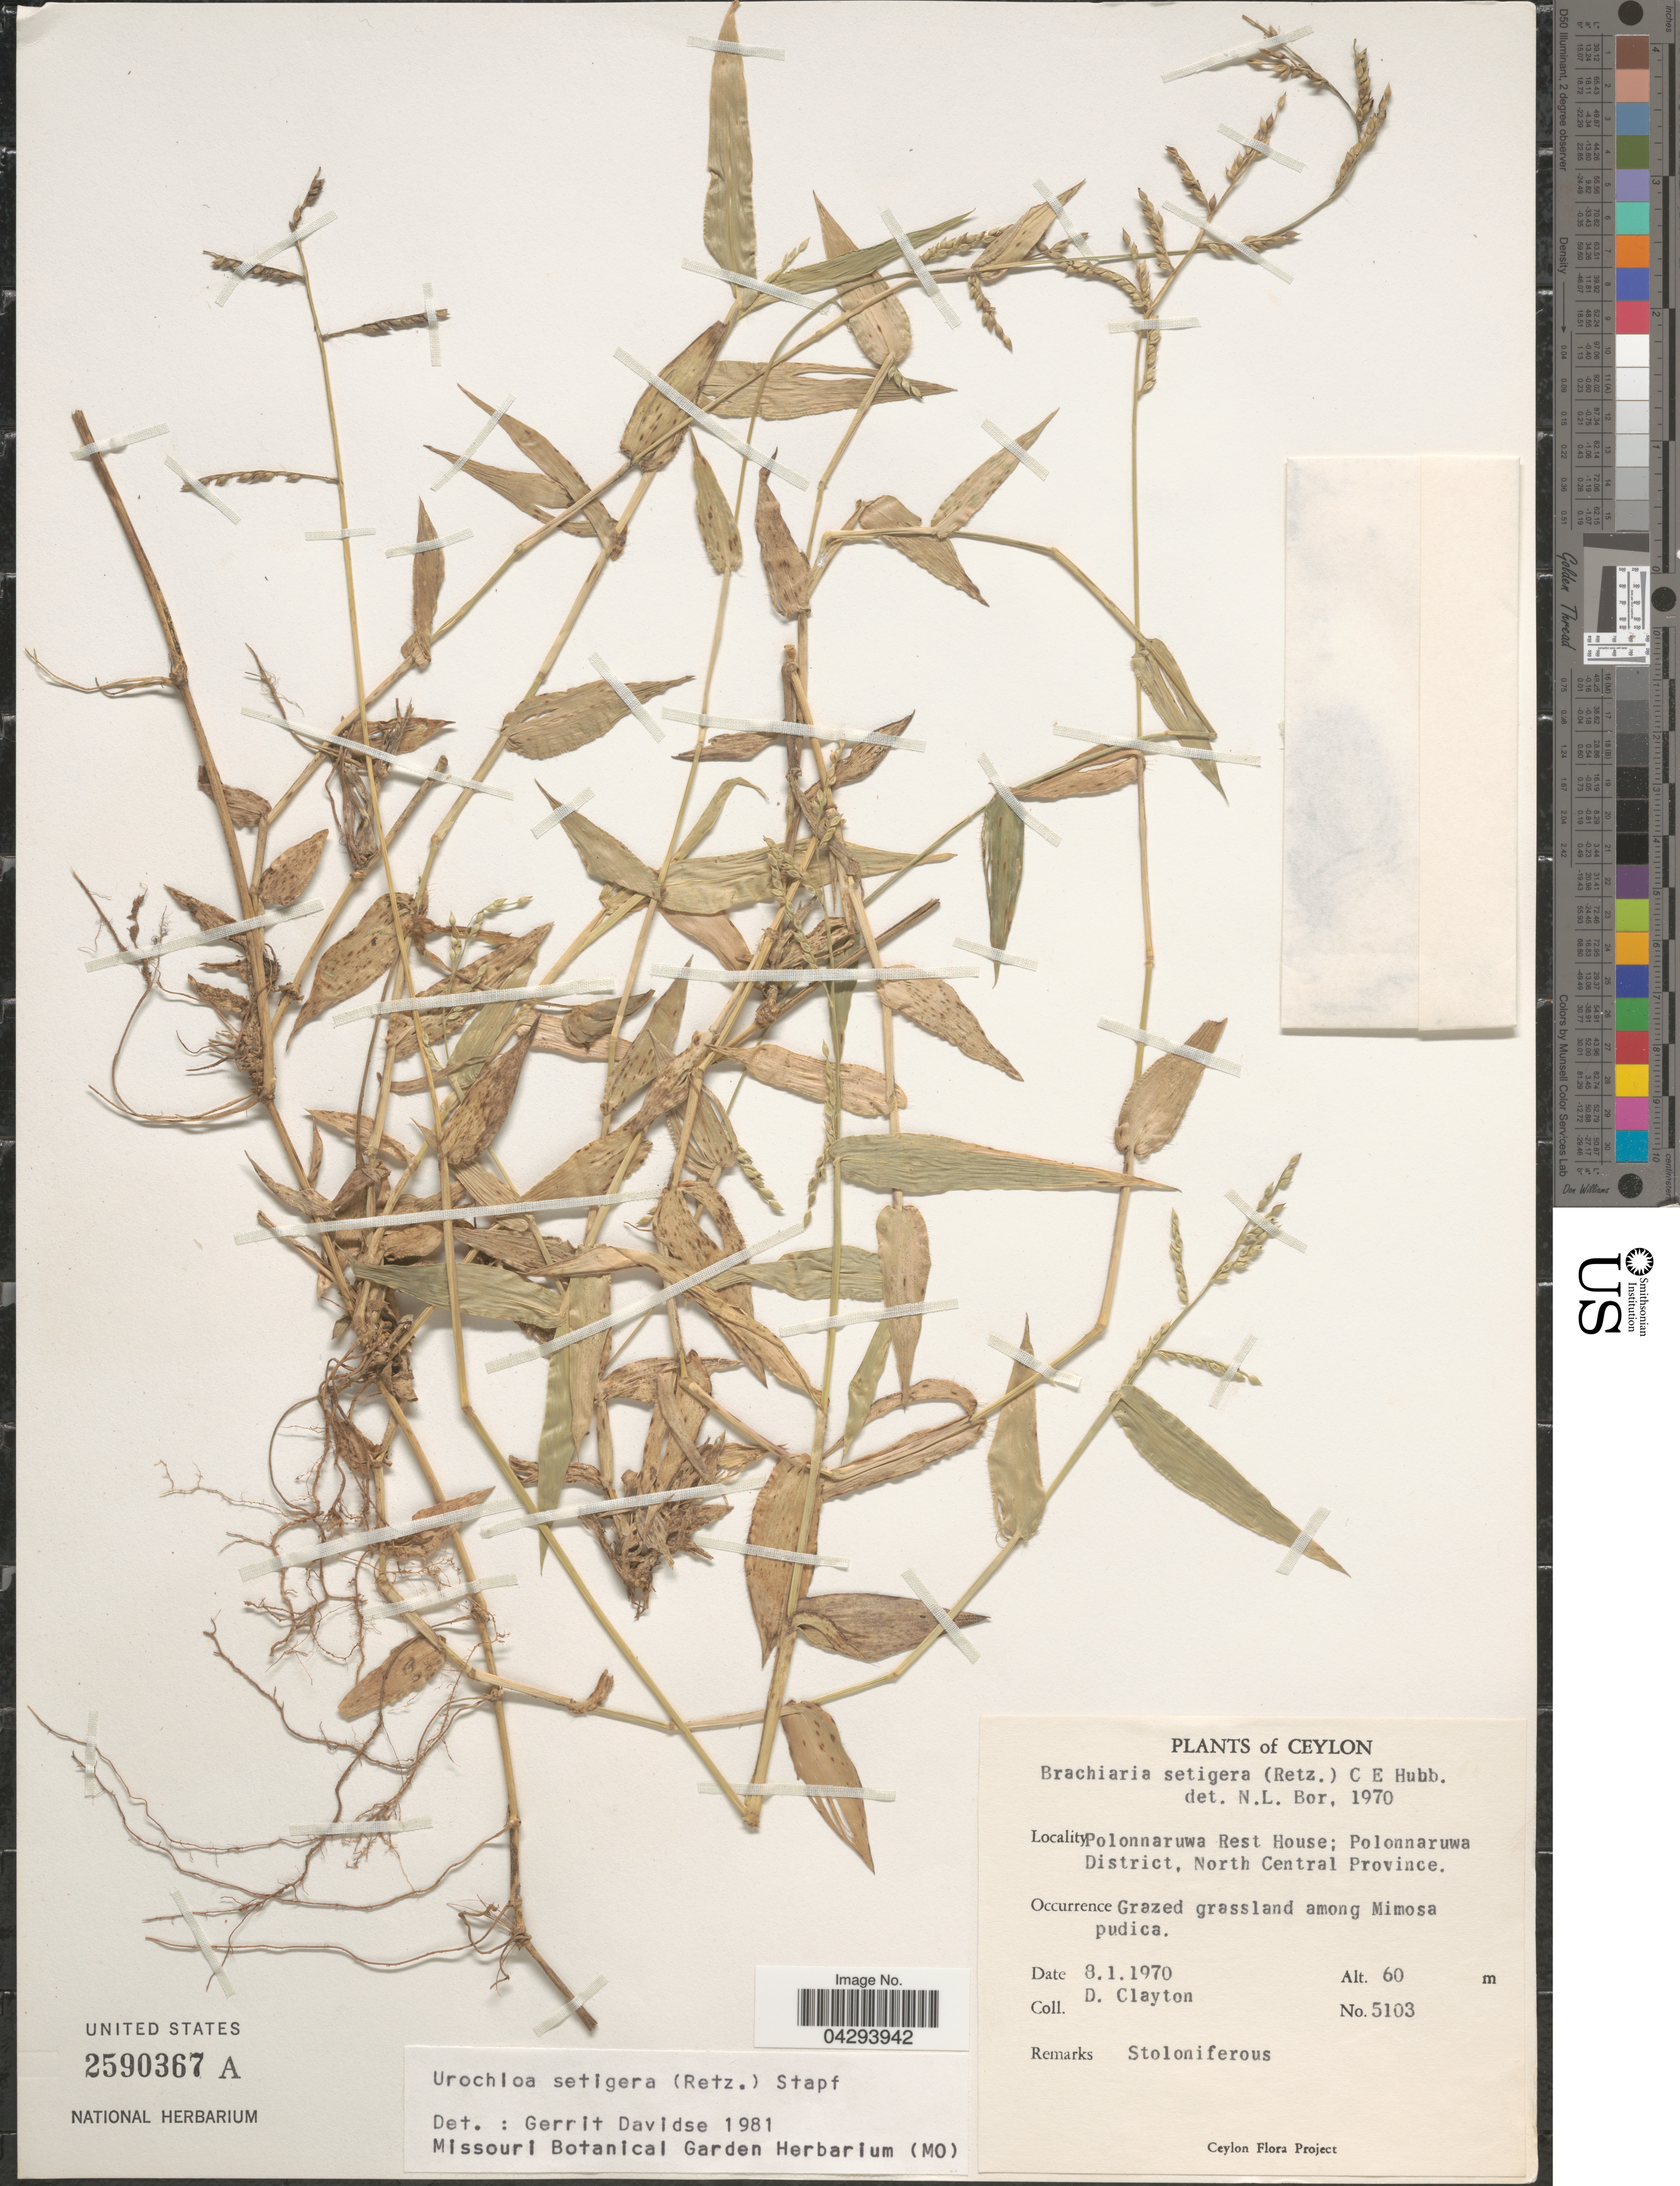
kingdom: Plantae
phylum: Tracheophyta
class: Liliopsida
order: Poales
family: Poaceae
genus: Urochloa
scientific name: Urochloa setigera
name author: (Retz.) Stapf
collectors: D. Clayton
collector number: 5103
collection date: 1970-01-03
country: Sri Lanka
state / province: North Central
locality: Ceylon. Polonnaruwa Rest House; Polonnaruwa District.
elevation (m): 60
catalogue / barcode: US 2590367A